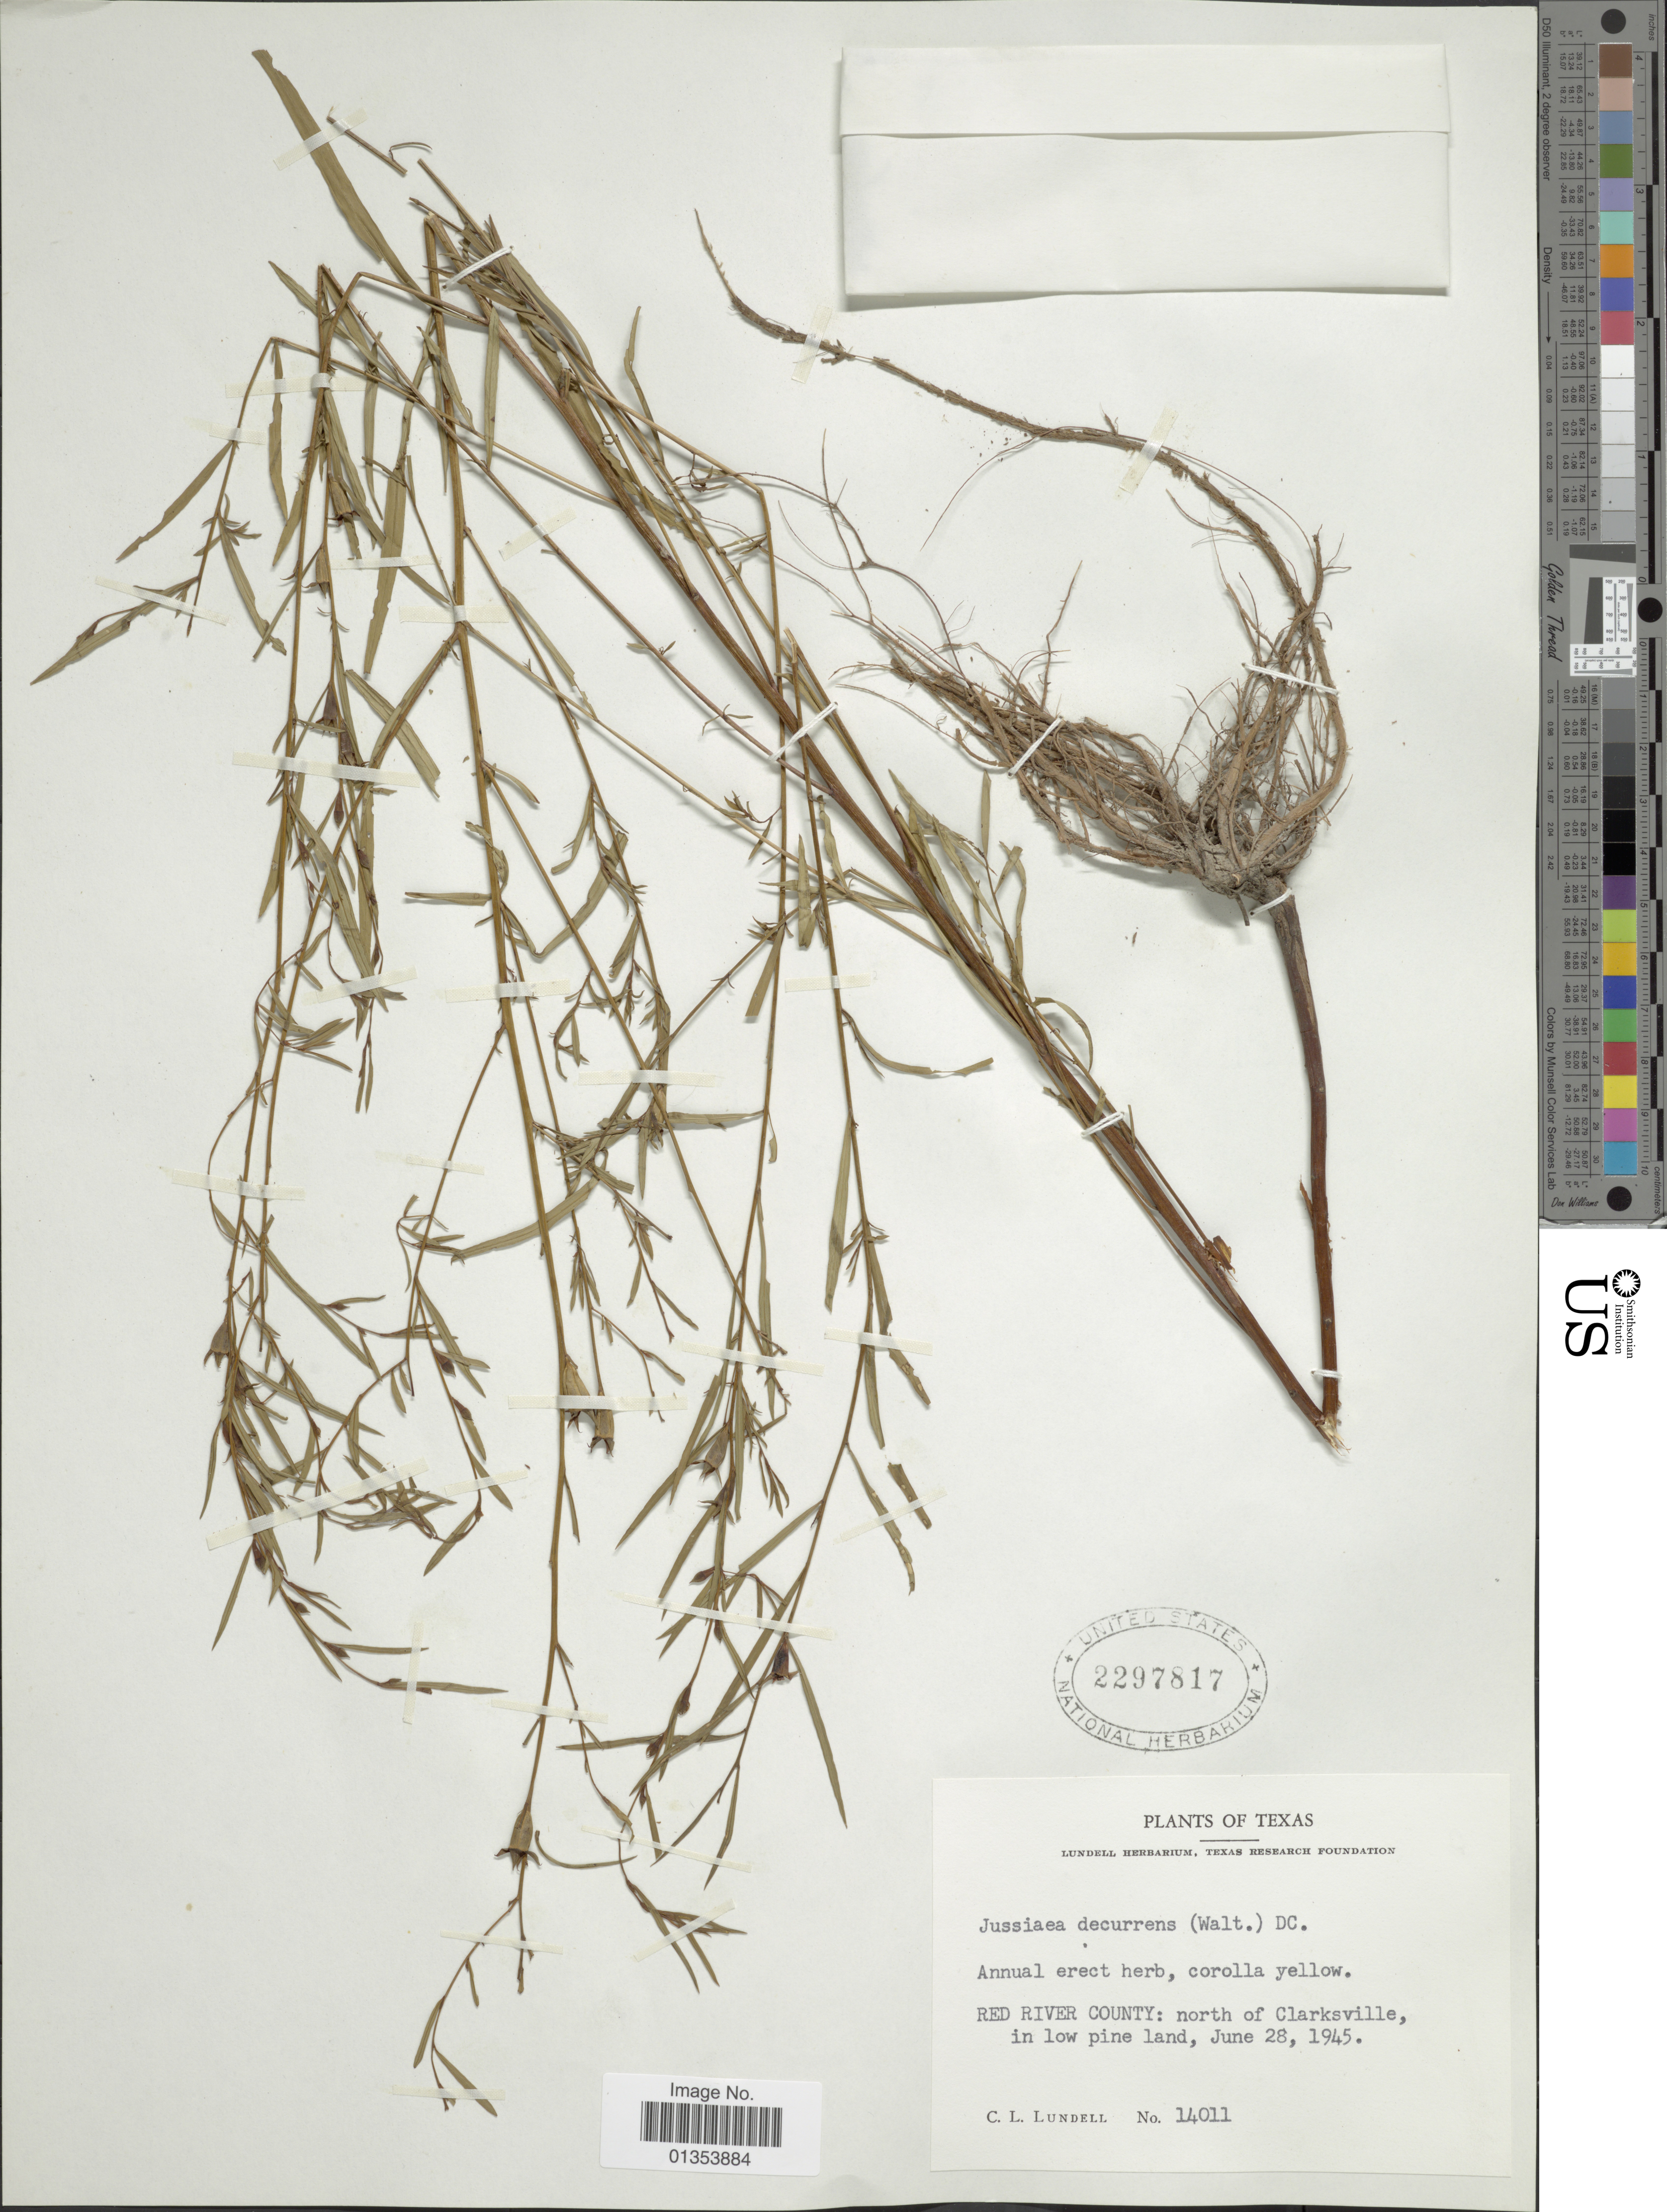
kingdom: Plantae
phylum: Tracheophyta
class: Magnoliopsida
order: Myrtales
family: Onagraceae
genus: Ludwigia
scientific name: Ludwigia decurrens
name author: Walter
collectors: C. L. Lundell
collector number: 14011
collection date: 1945-06-28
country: United States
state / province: Texas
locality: Red River County: north of Clarksville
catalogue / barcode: US 2297817